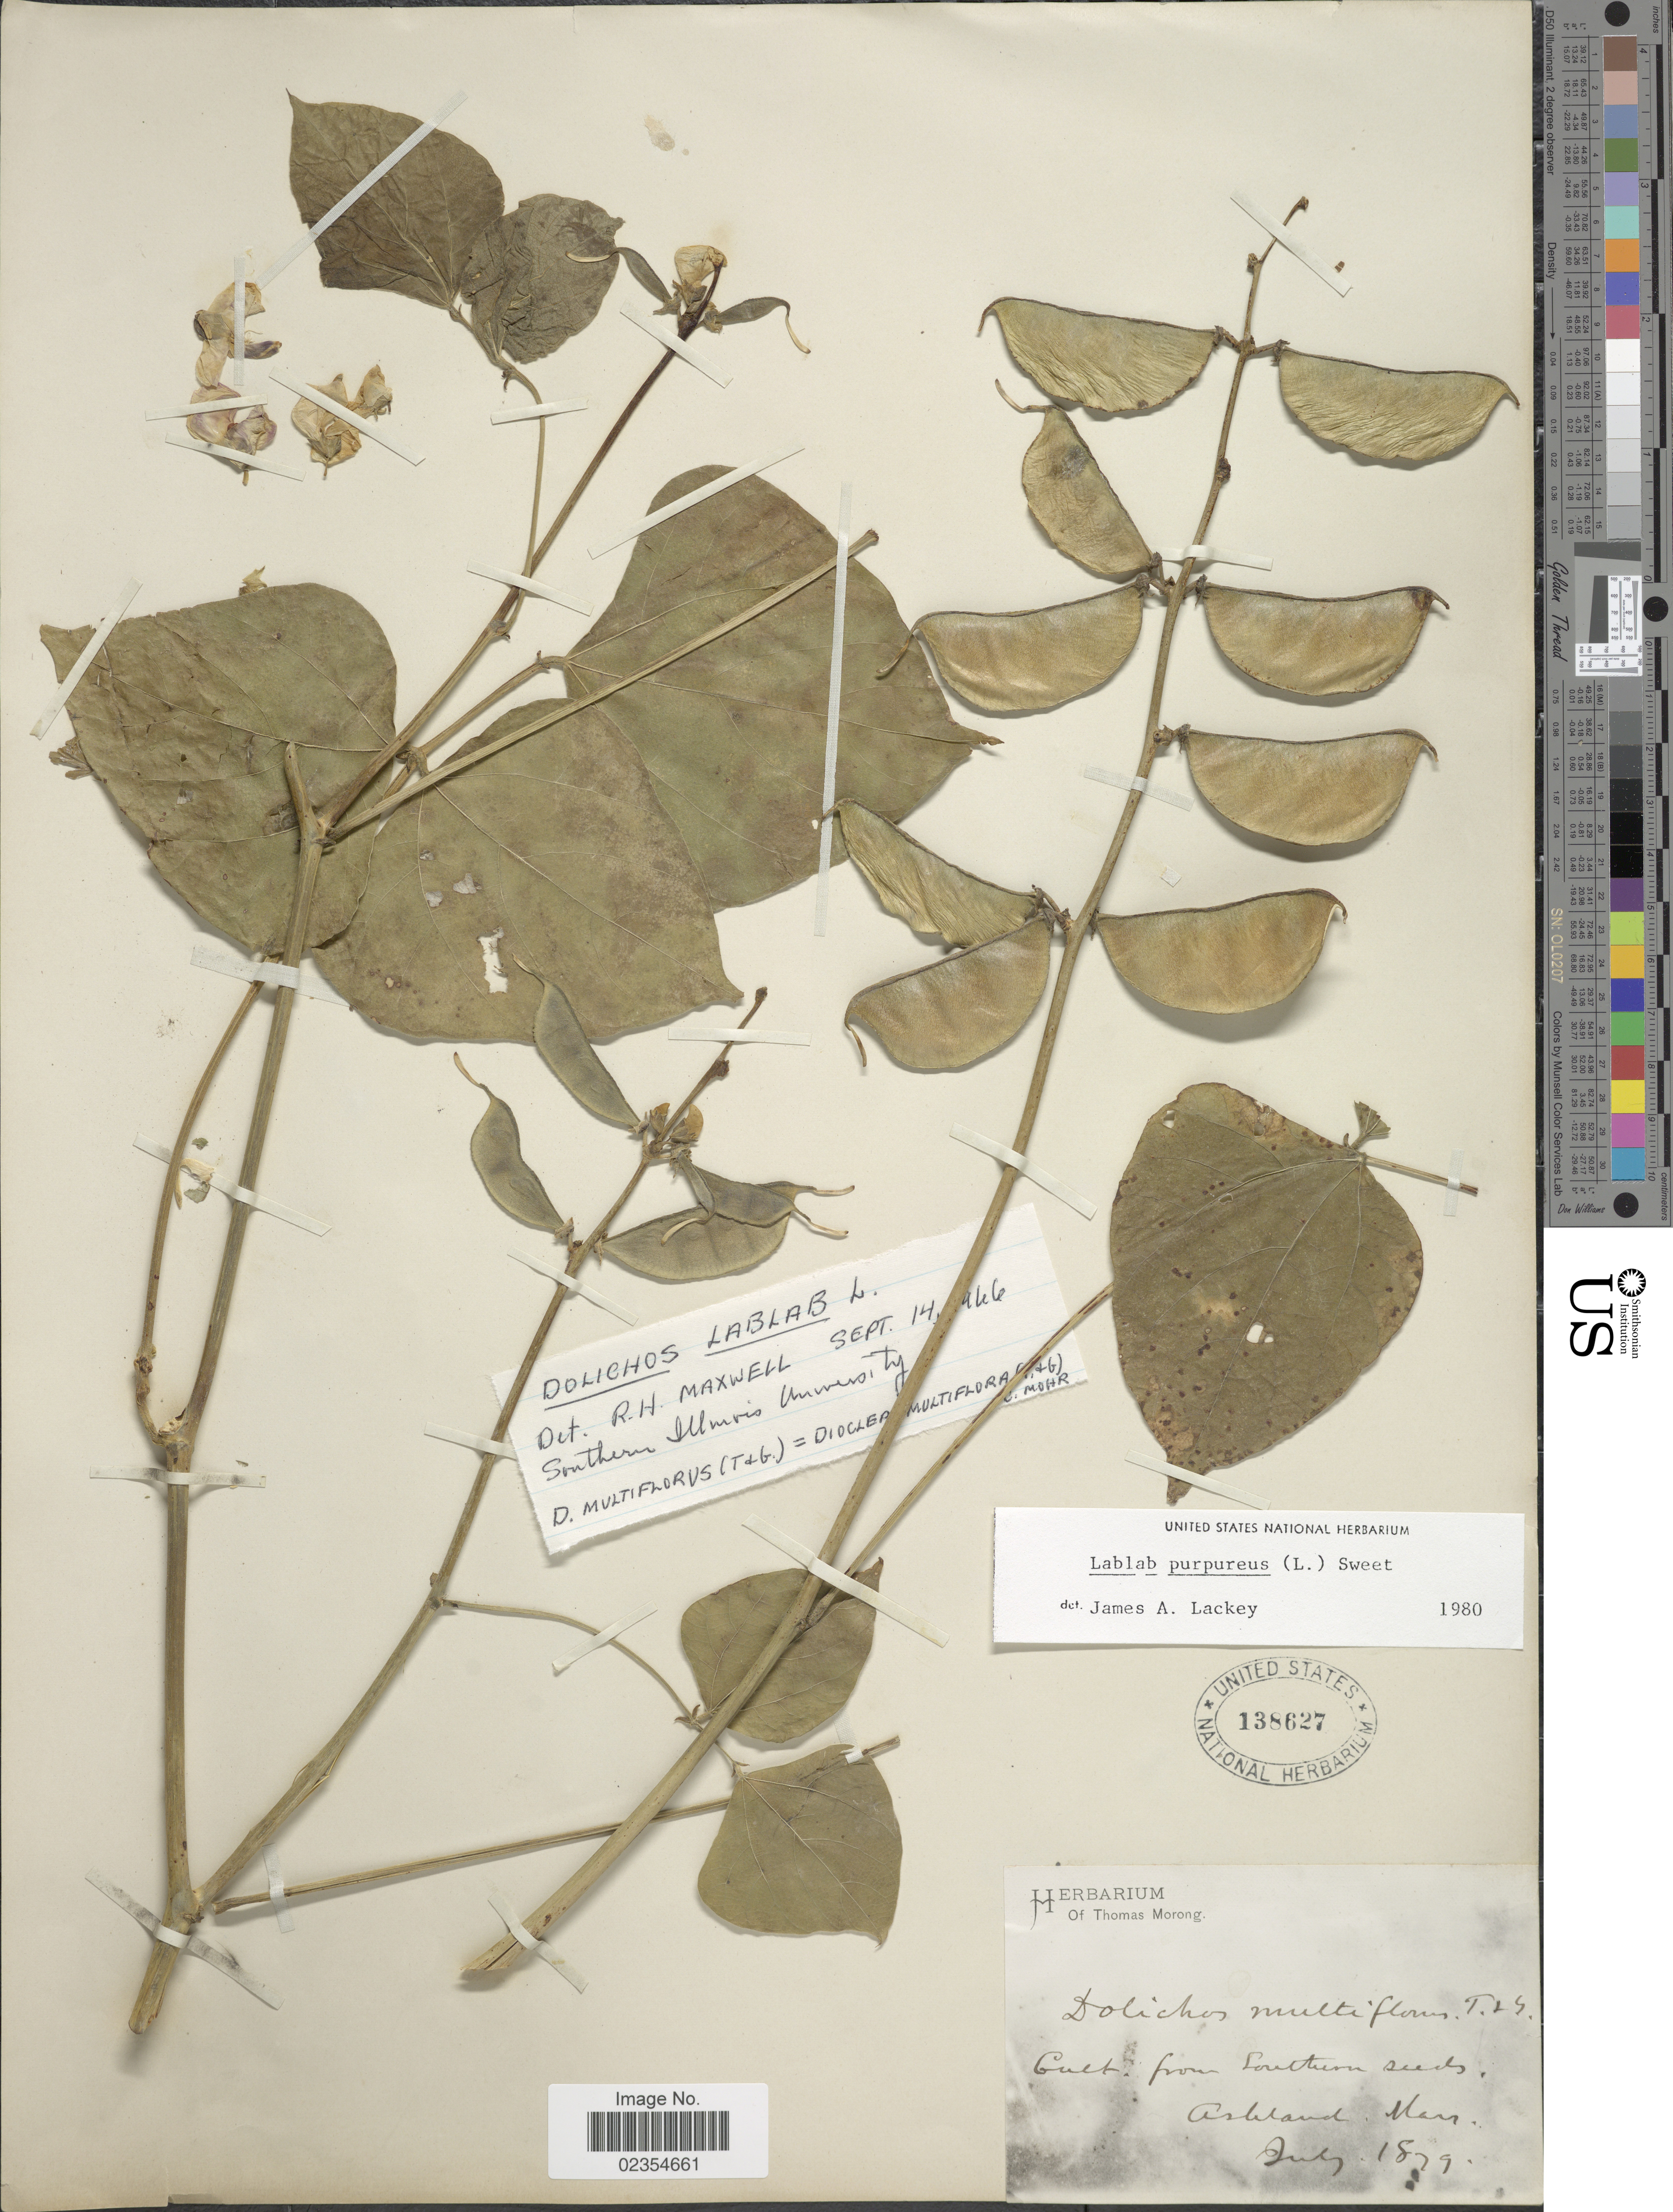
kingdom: Plantae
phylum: Tracheophyta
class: Magnoliopsida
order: Fabales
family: Fabaceae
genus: Lablab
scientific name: Lablab purpureus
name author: (L.) Sweet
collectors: ex Herb. T. Morong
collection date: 1879-07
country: United States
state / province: Massachusetts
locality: Ashland, Mass.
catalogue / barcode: US 138627